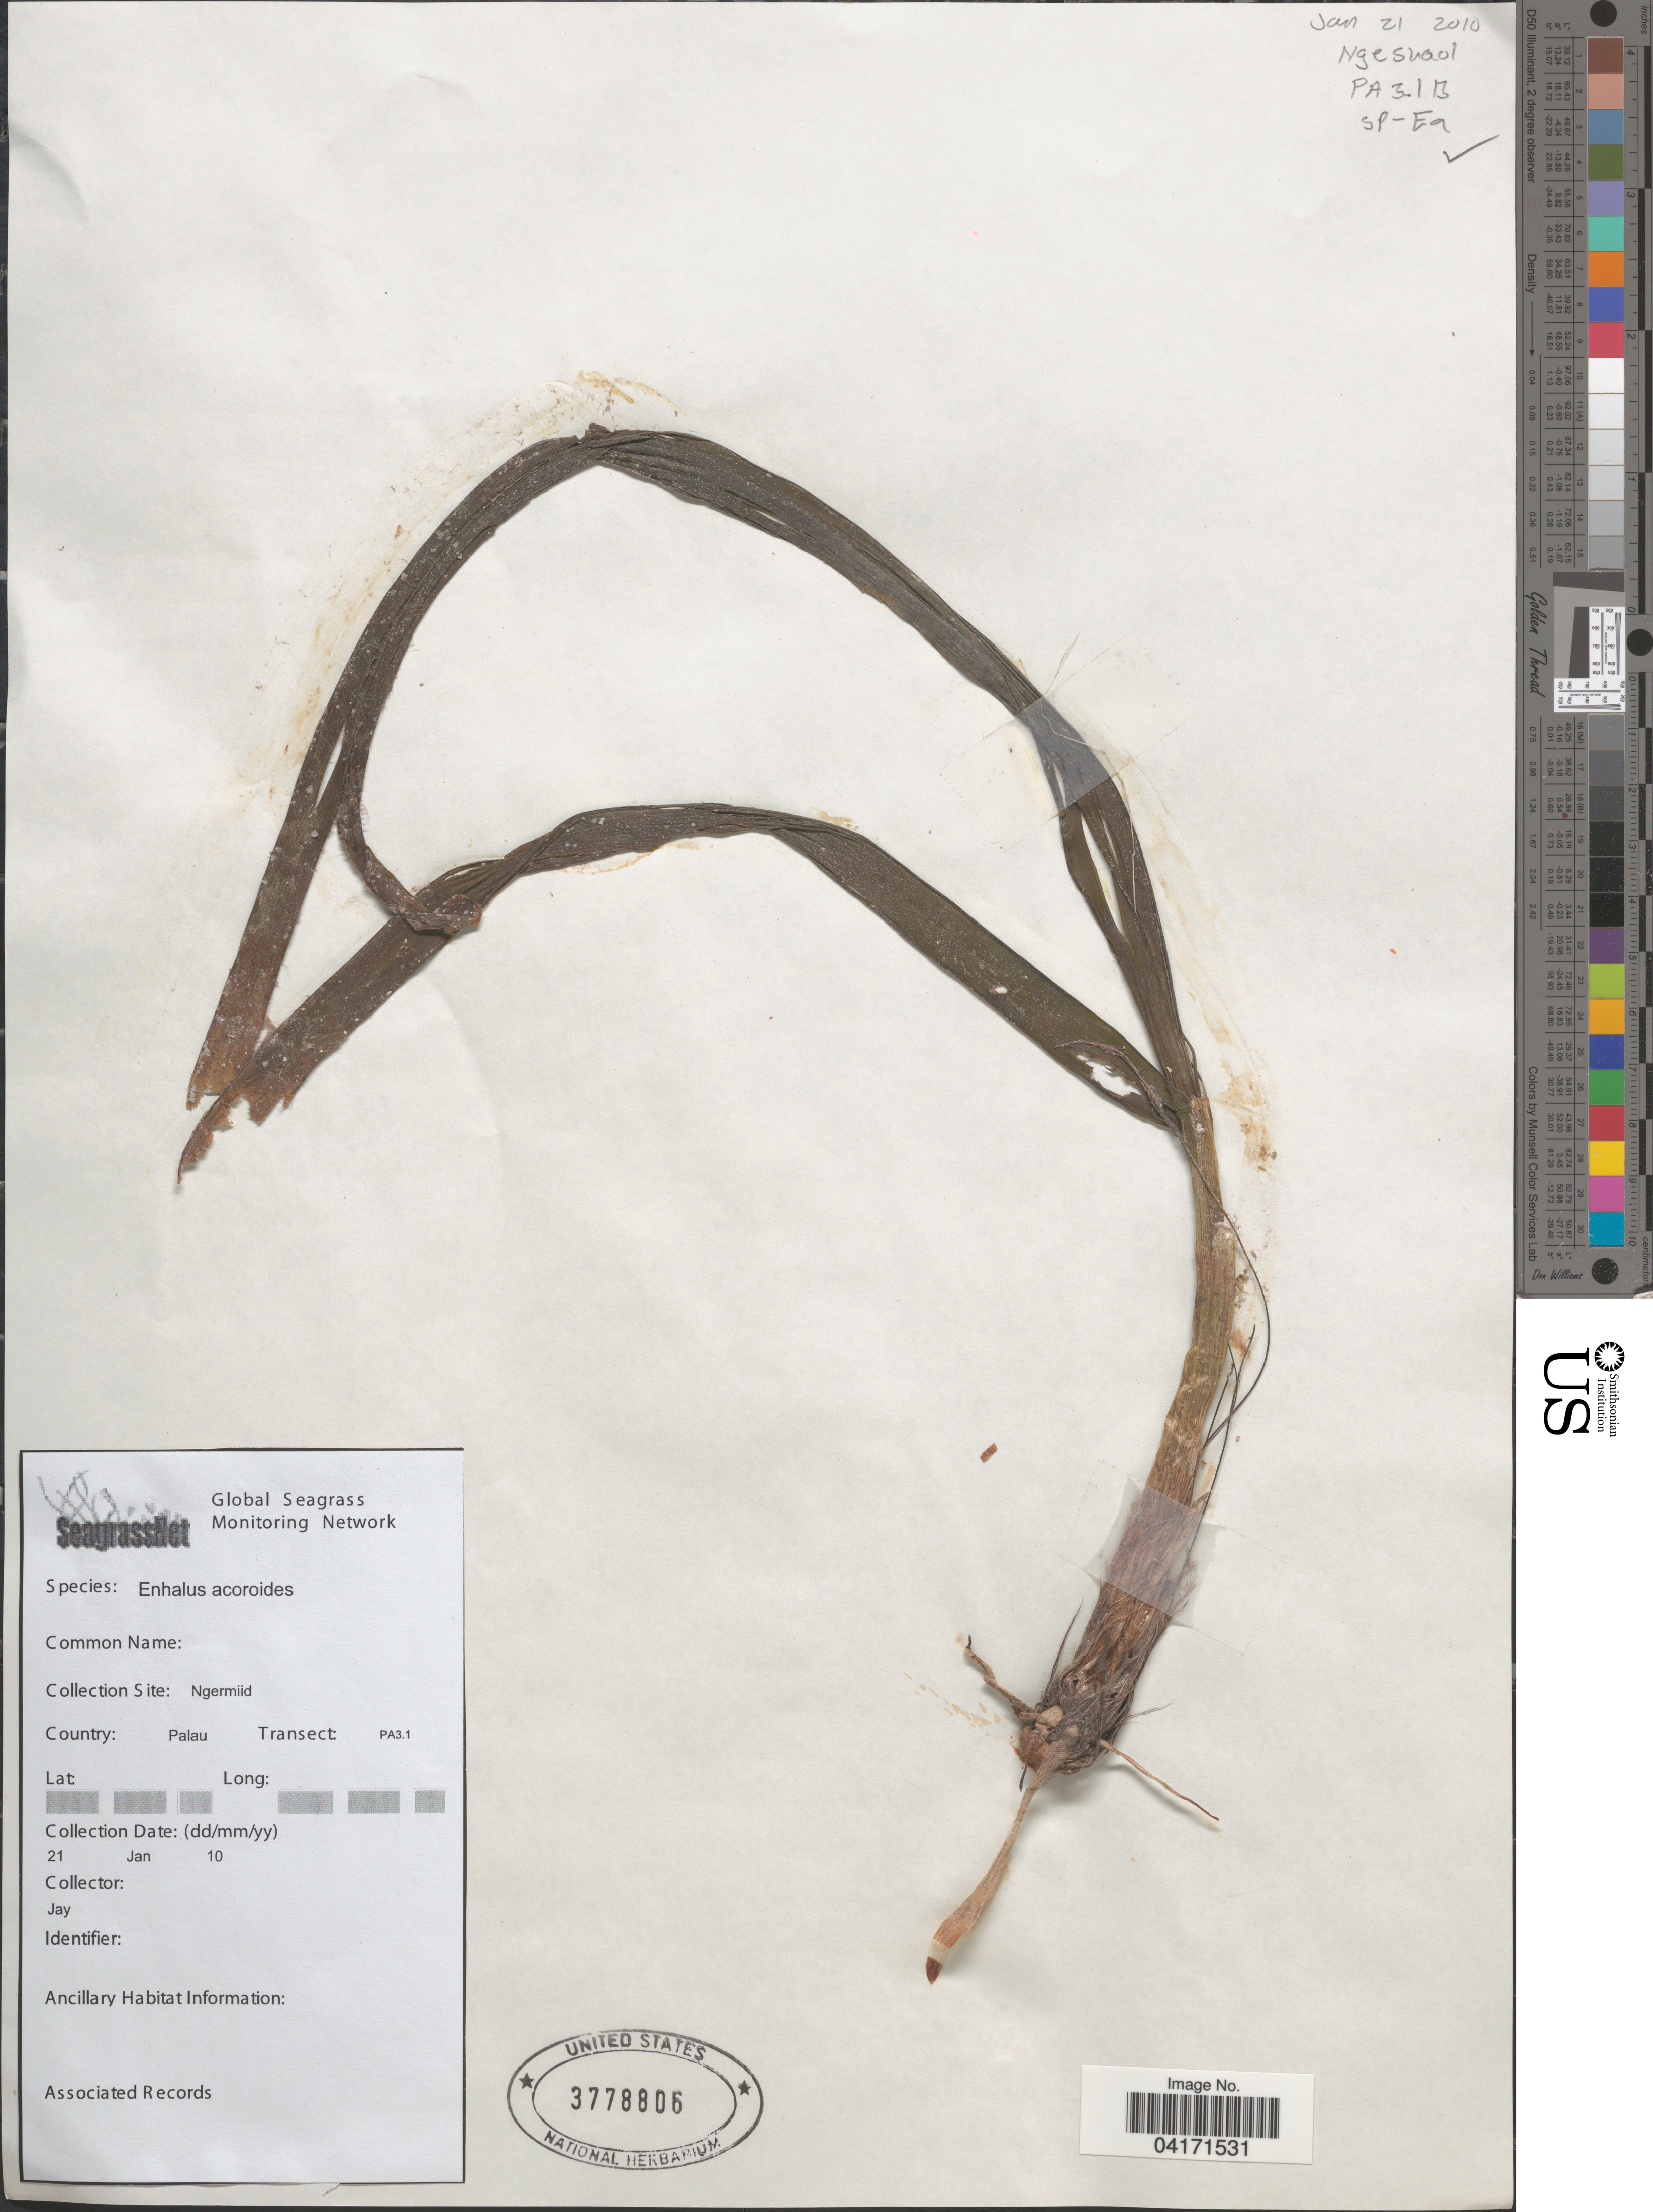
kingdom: Plantae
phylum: Tracheophyta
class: Liliopsida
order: Alismatales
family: Hydrocharitaceae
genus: Enhalus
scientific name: Enhalus acoroides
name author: (L. f.) Royle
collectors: Jay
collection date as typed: Transcribed d/m/y: 21/1/10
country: Palau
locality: Ngeshaol [interpreted] PA3.1 B. Ngermiid. Palau. Transect: PA3.1. SP-Ea.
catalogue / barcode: US 3778806